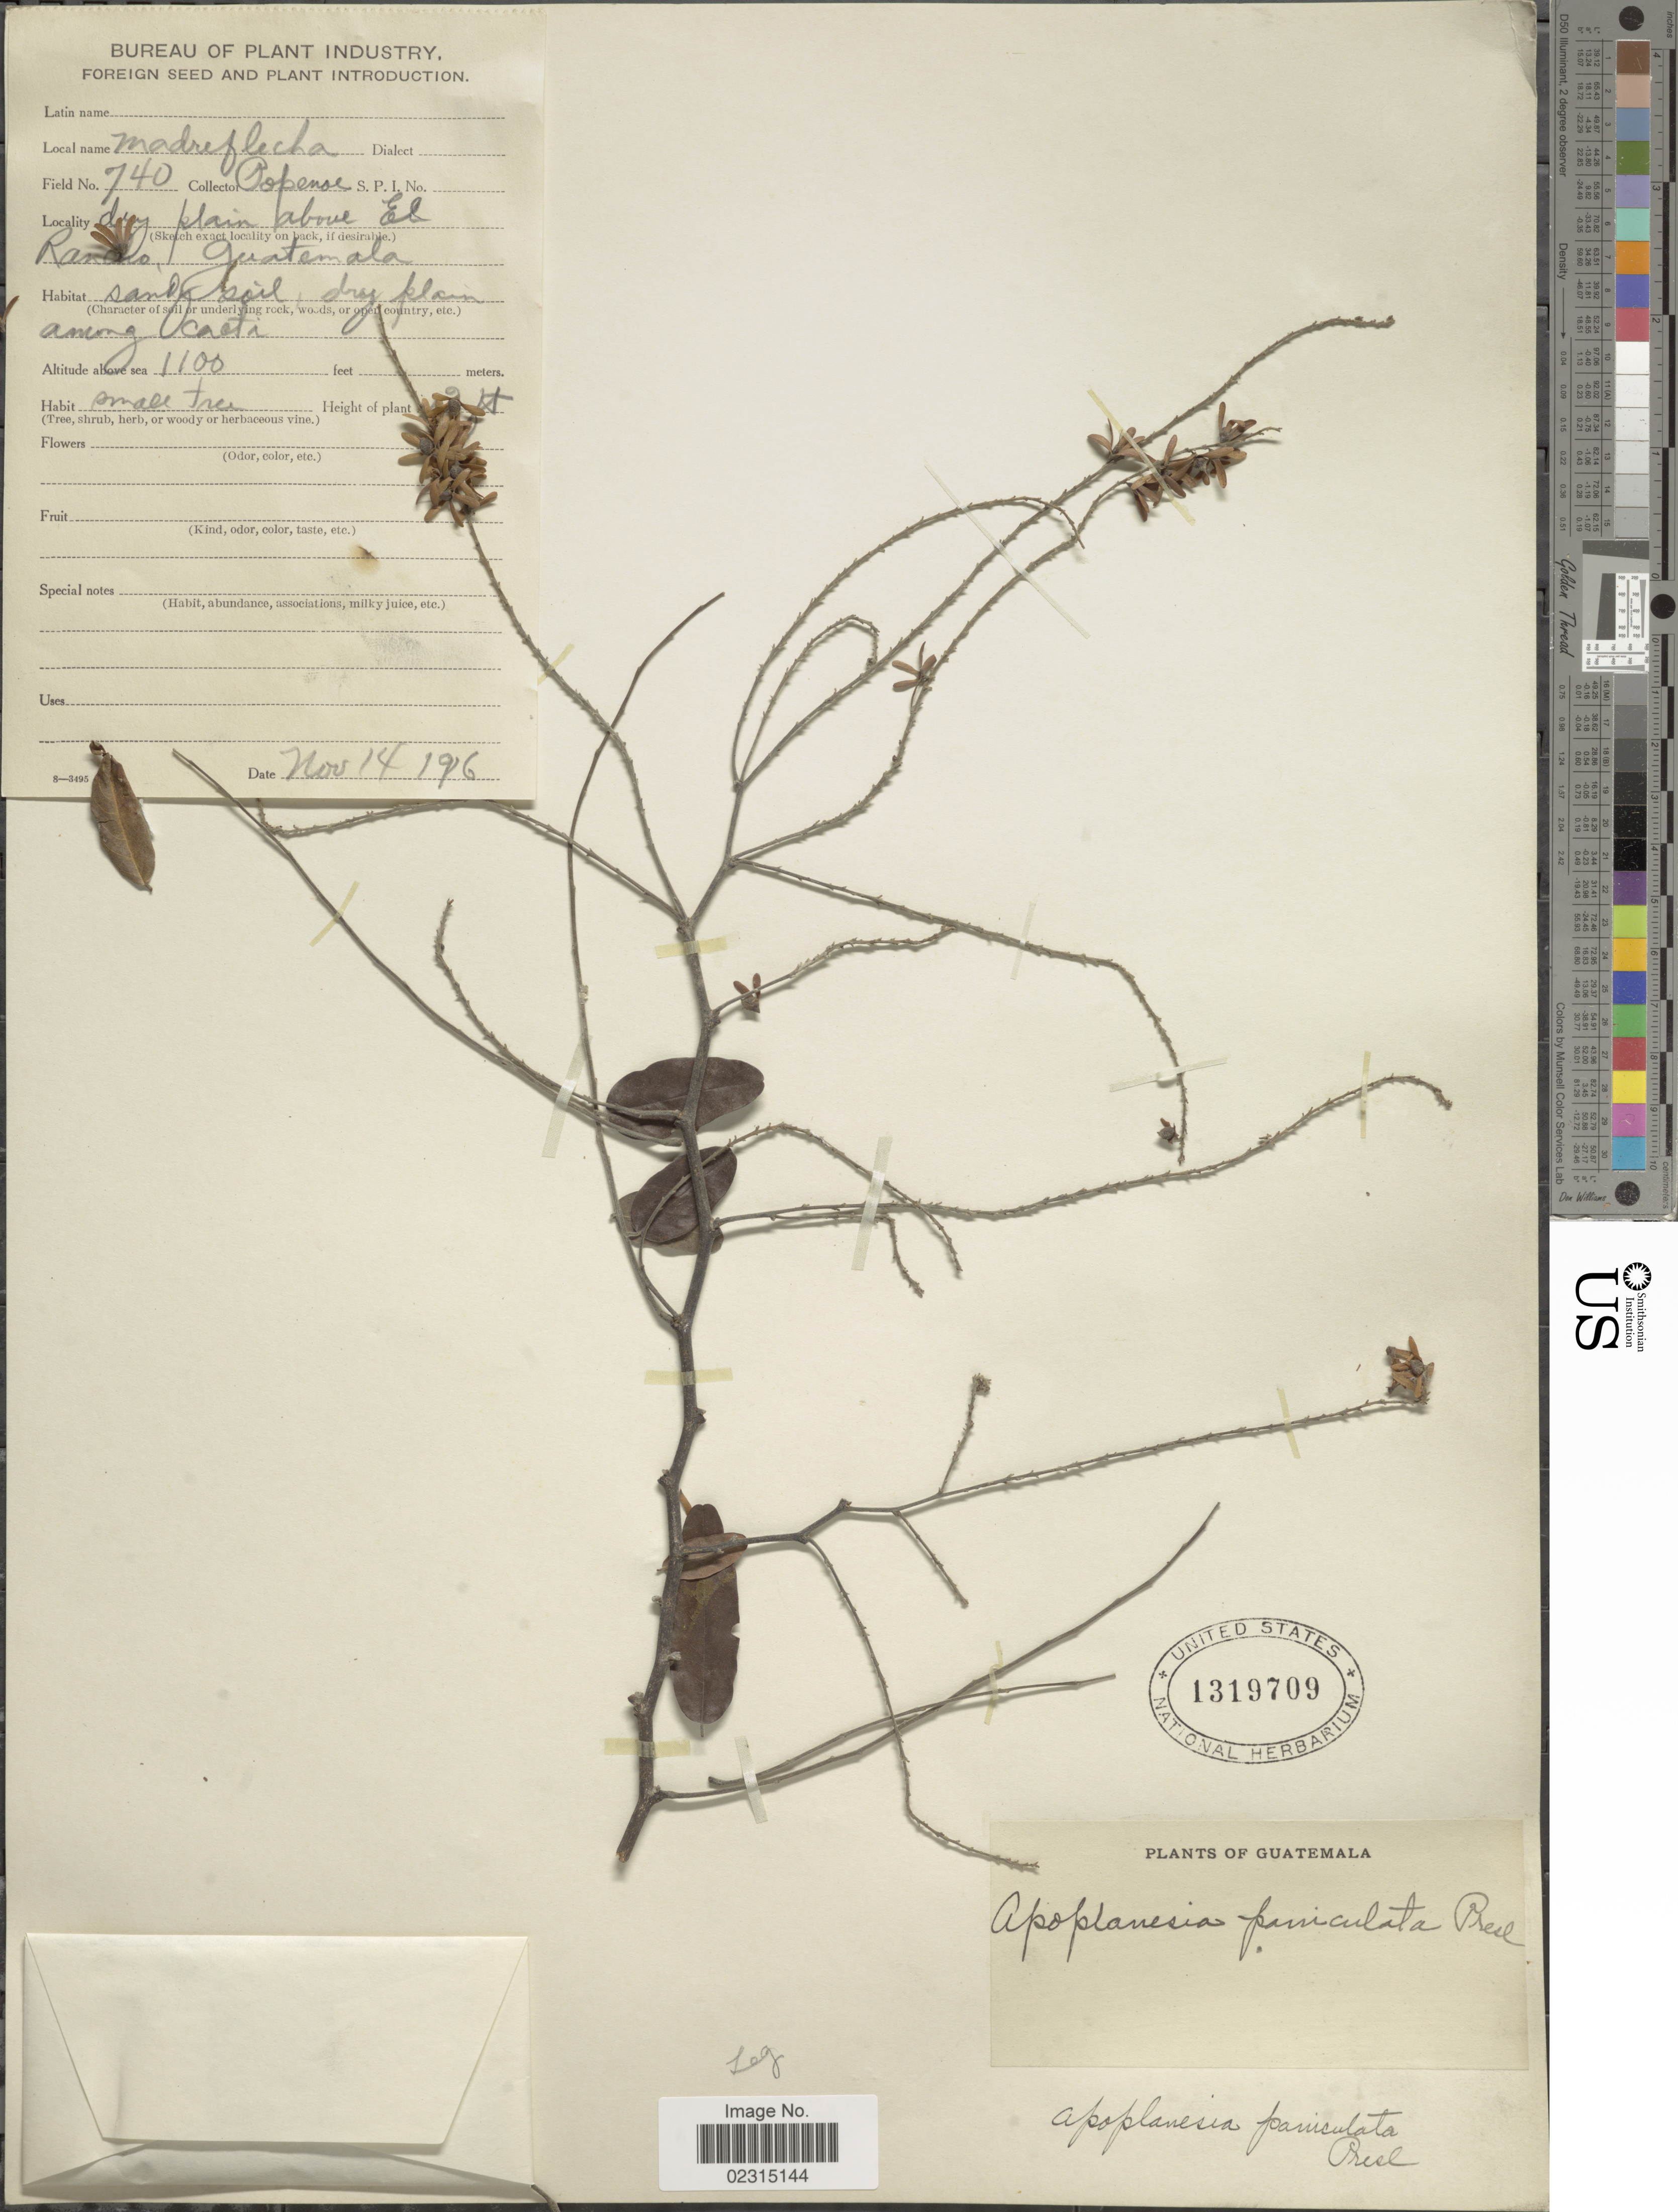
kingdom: Plantae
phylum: Tracheophyta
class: Magnoliopsida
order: Fabales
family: Fabaceae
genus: Apoplanesia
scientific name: Apoplanesia paniculata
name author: C. Presl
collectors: -- Popenoe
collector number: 740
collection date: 1916-11-14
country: Guatemala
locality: Plain above El Rancho, sandy soil, dry plain among Ocata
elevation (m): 335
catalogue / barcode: US 1319709